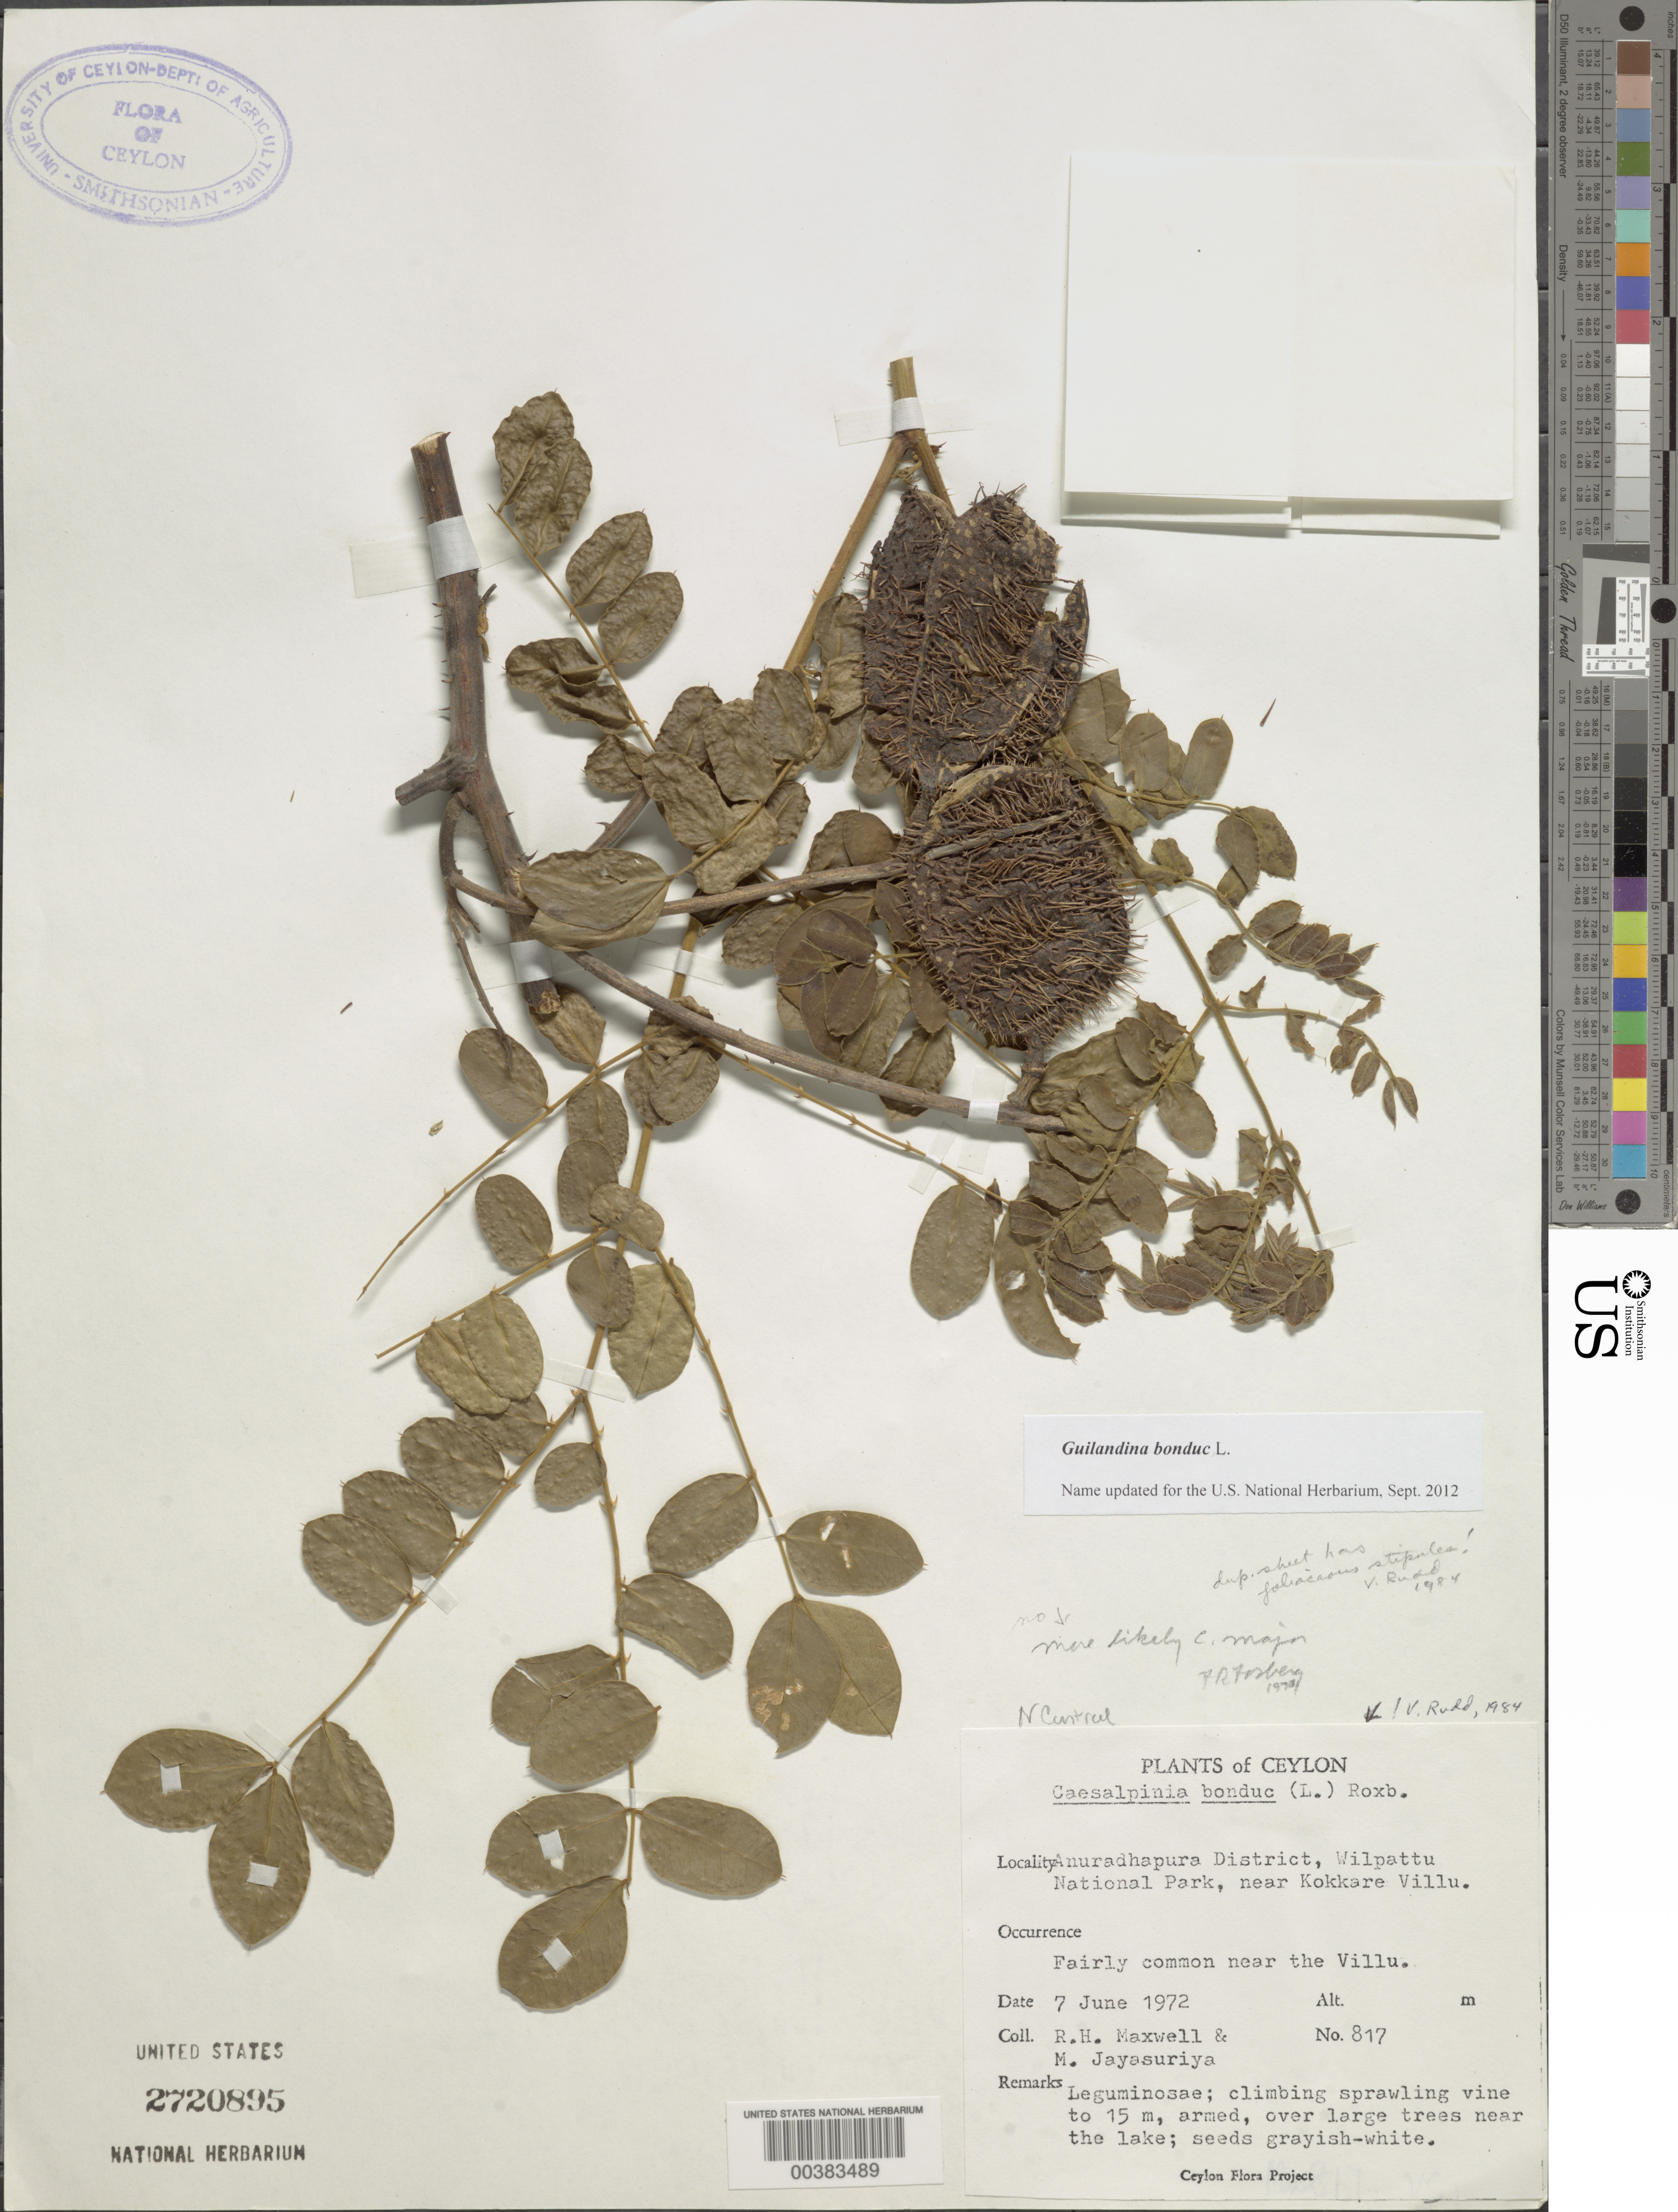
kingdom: Plantae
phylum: Tracheophyta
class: Magnoliopsida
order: Fabales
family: Fabaceae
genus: Guilandina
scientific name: Guilandina bonduc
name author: L.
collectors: R. H. Maxwell & A. H. Jayasuriya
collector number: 817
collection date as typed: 07 Jun 1972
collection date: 1972-06-07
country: Sri Lanka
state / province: North Central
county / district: Anuradhapura Dist.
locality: Wilpattu national park, near kokkare villu, near the lake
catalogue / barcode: US 2720895